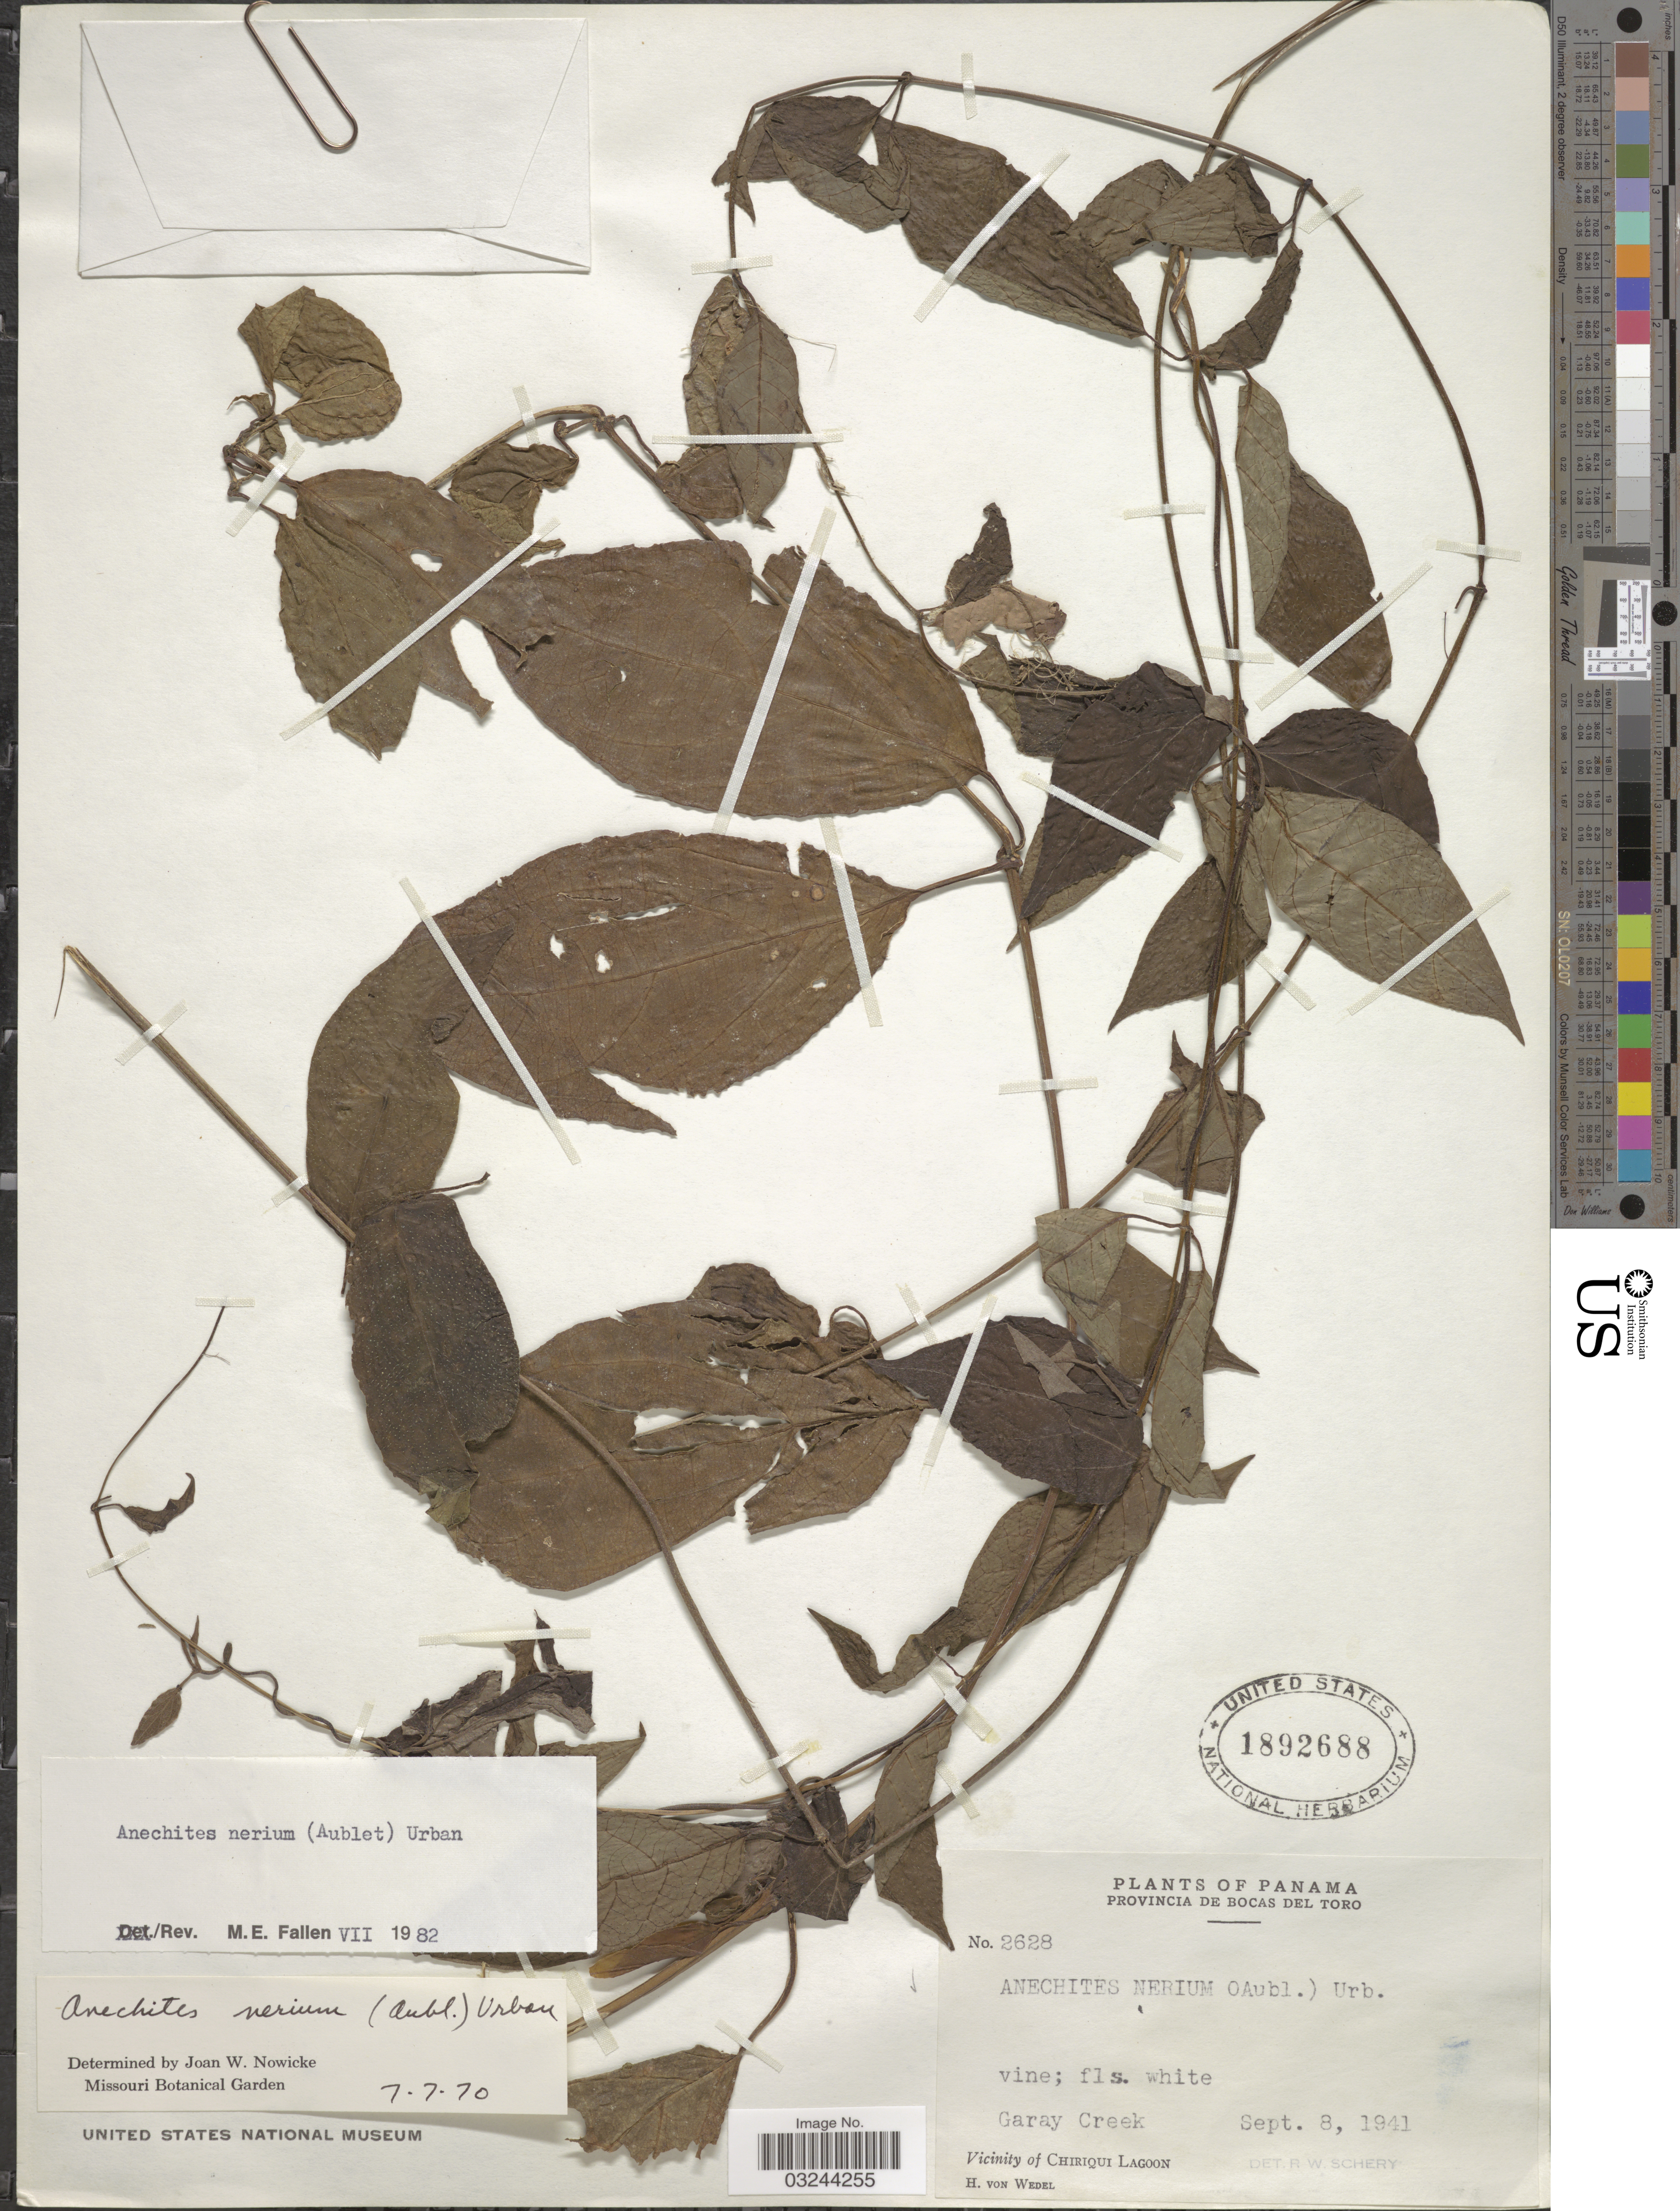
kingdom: Plantae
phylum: Tracheophyta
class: Magnoliopsida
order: Gentianales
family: Apocynaceae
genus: Anechites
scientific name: Anechites nerium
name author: (Aubl.) Urb.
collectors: H. von Wedel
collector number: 2628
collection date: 1941-09-08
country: Panama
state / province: Bocas del Toro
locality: Garay Creek, Vicinity of Chiriqui Lagoon.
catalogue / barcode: US 1892688